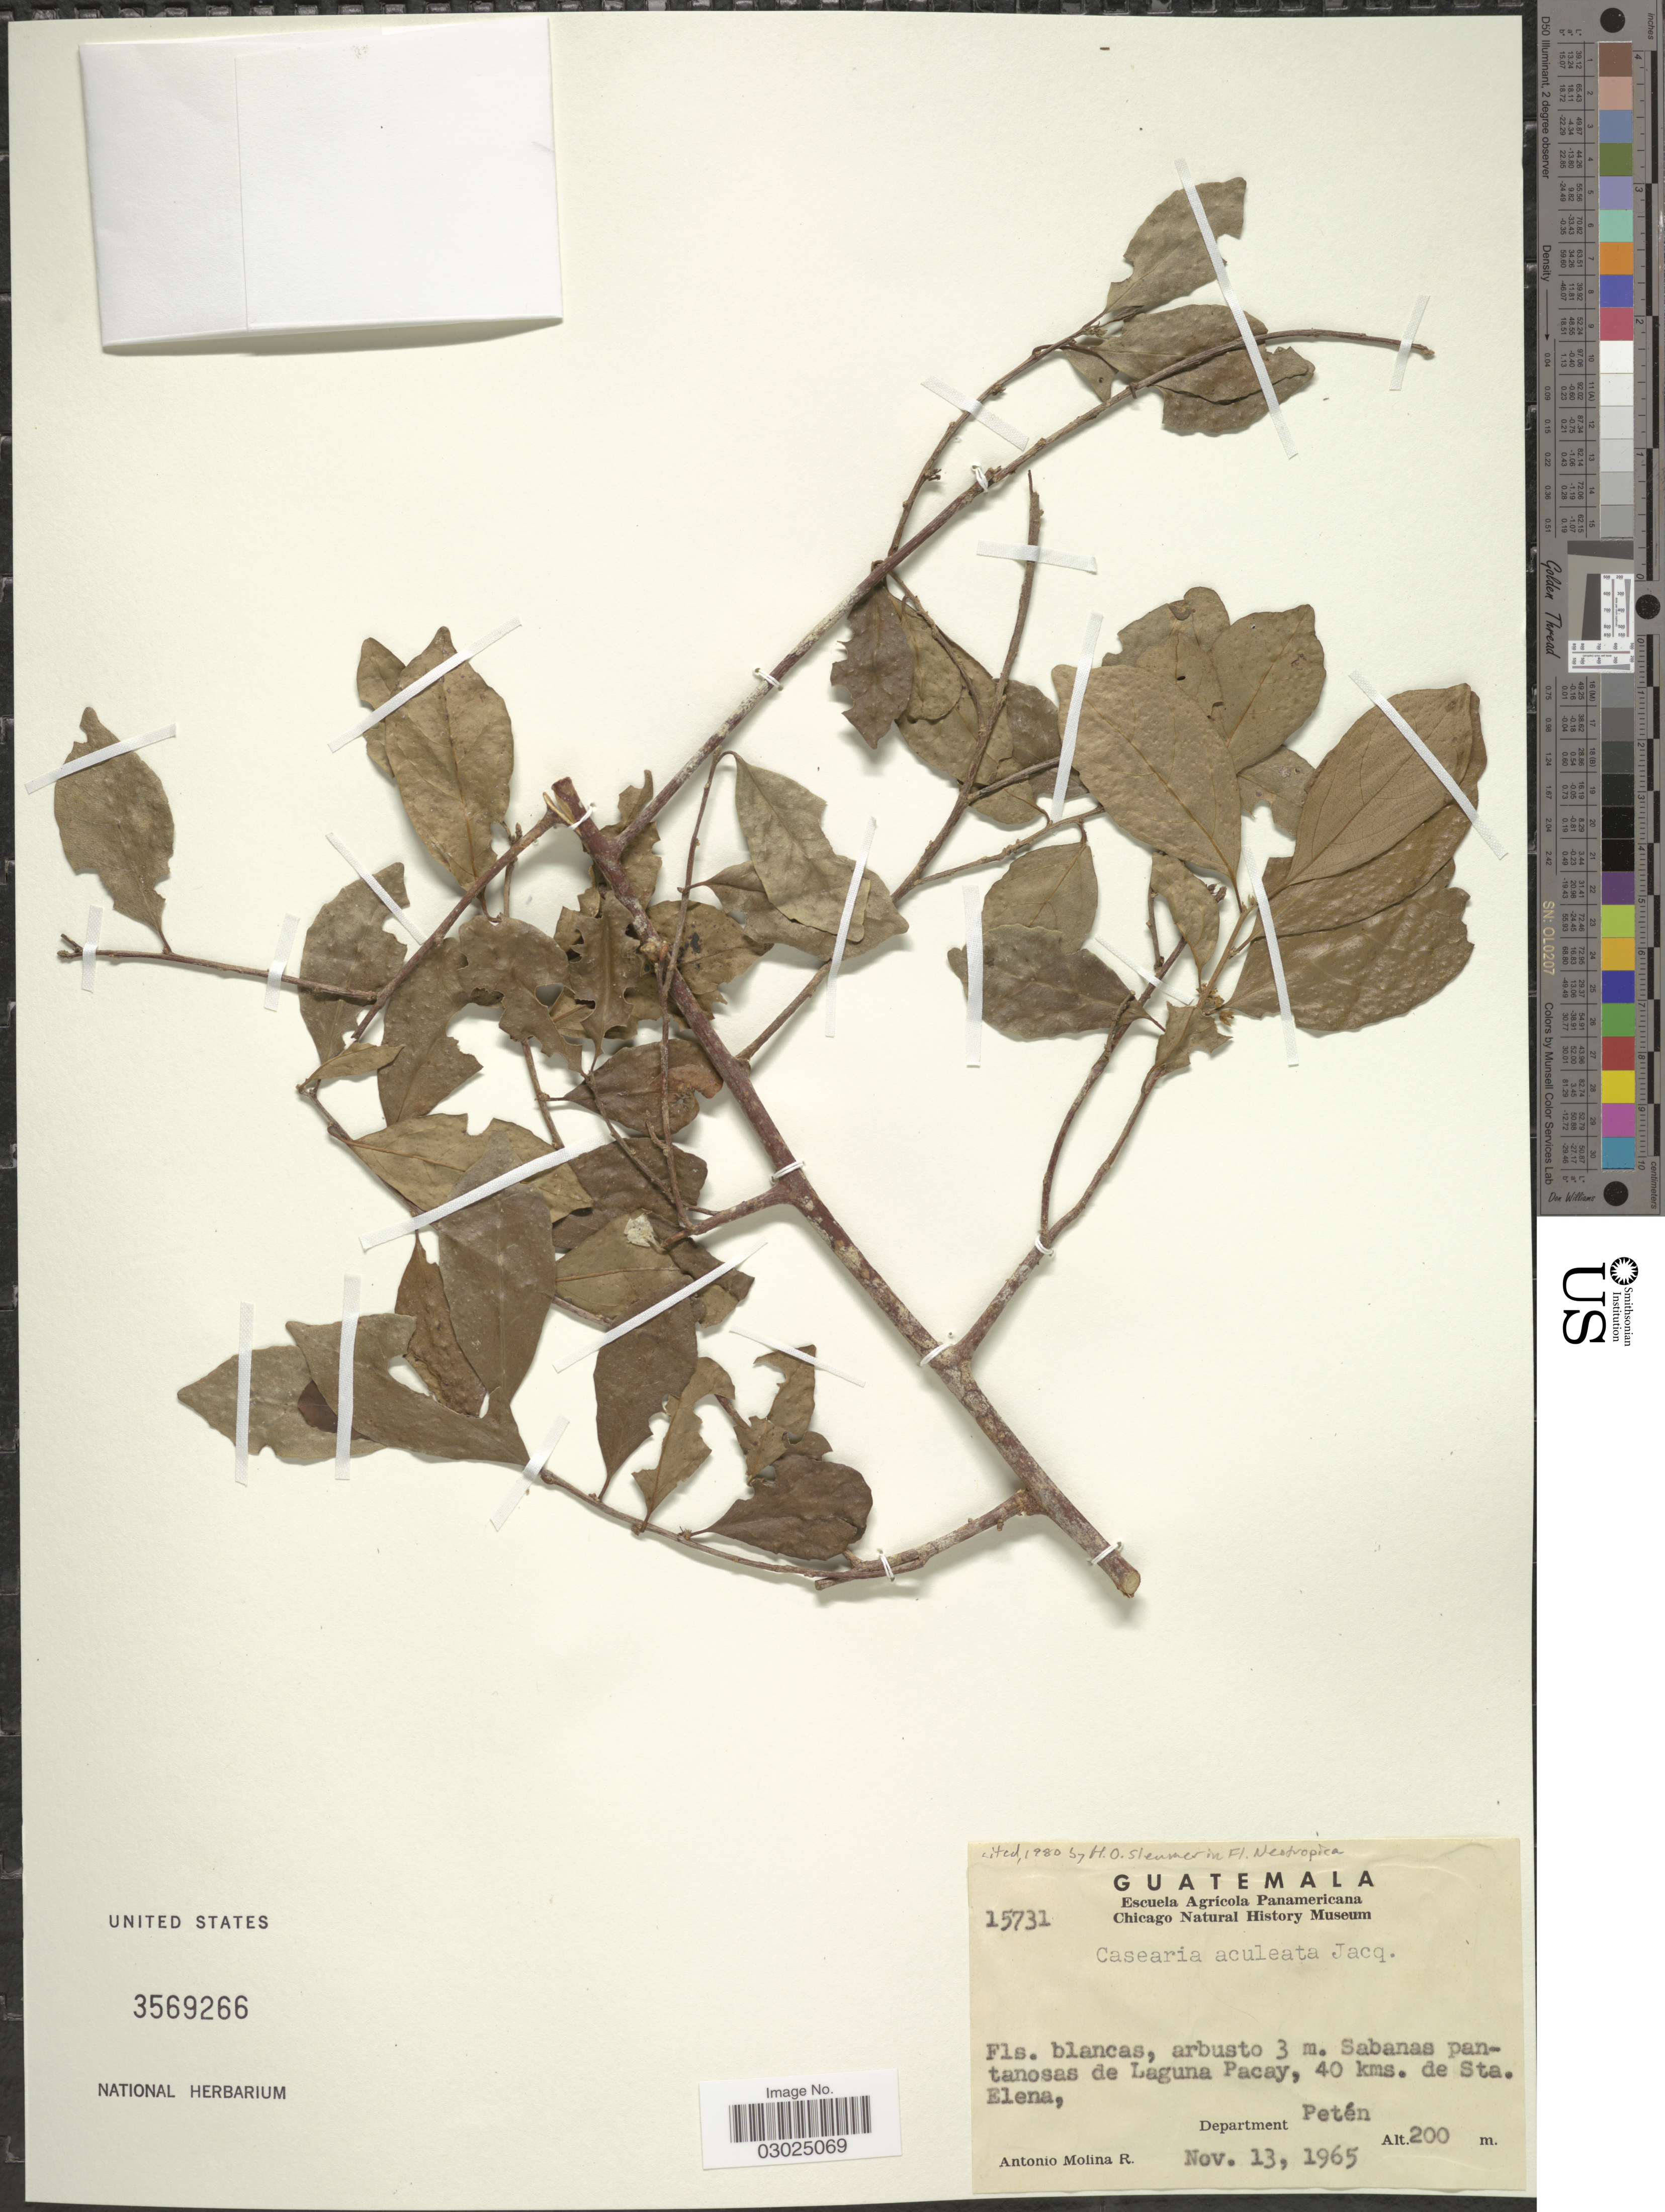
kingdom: Plantae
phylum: Tracheophyta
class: Magnoliopsida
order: Malpighiales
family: Salicaceae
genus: Casearia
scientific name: Casearia aculeata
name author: Jacq.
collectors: A. Molina R.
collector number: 15731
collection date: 1965-11-13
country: Guatemala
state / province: El Petén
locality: Sabanas pantanosas de Laguna Pacay, 40 kms. de Sta. Elena. Department Petén.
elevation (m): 200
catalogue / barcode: US 3569266